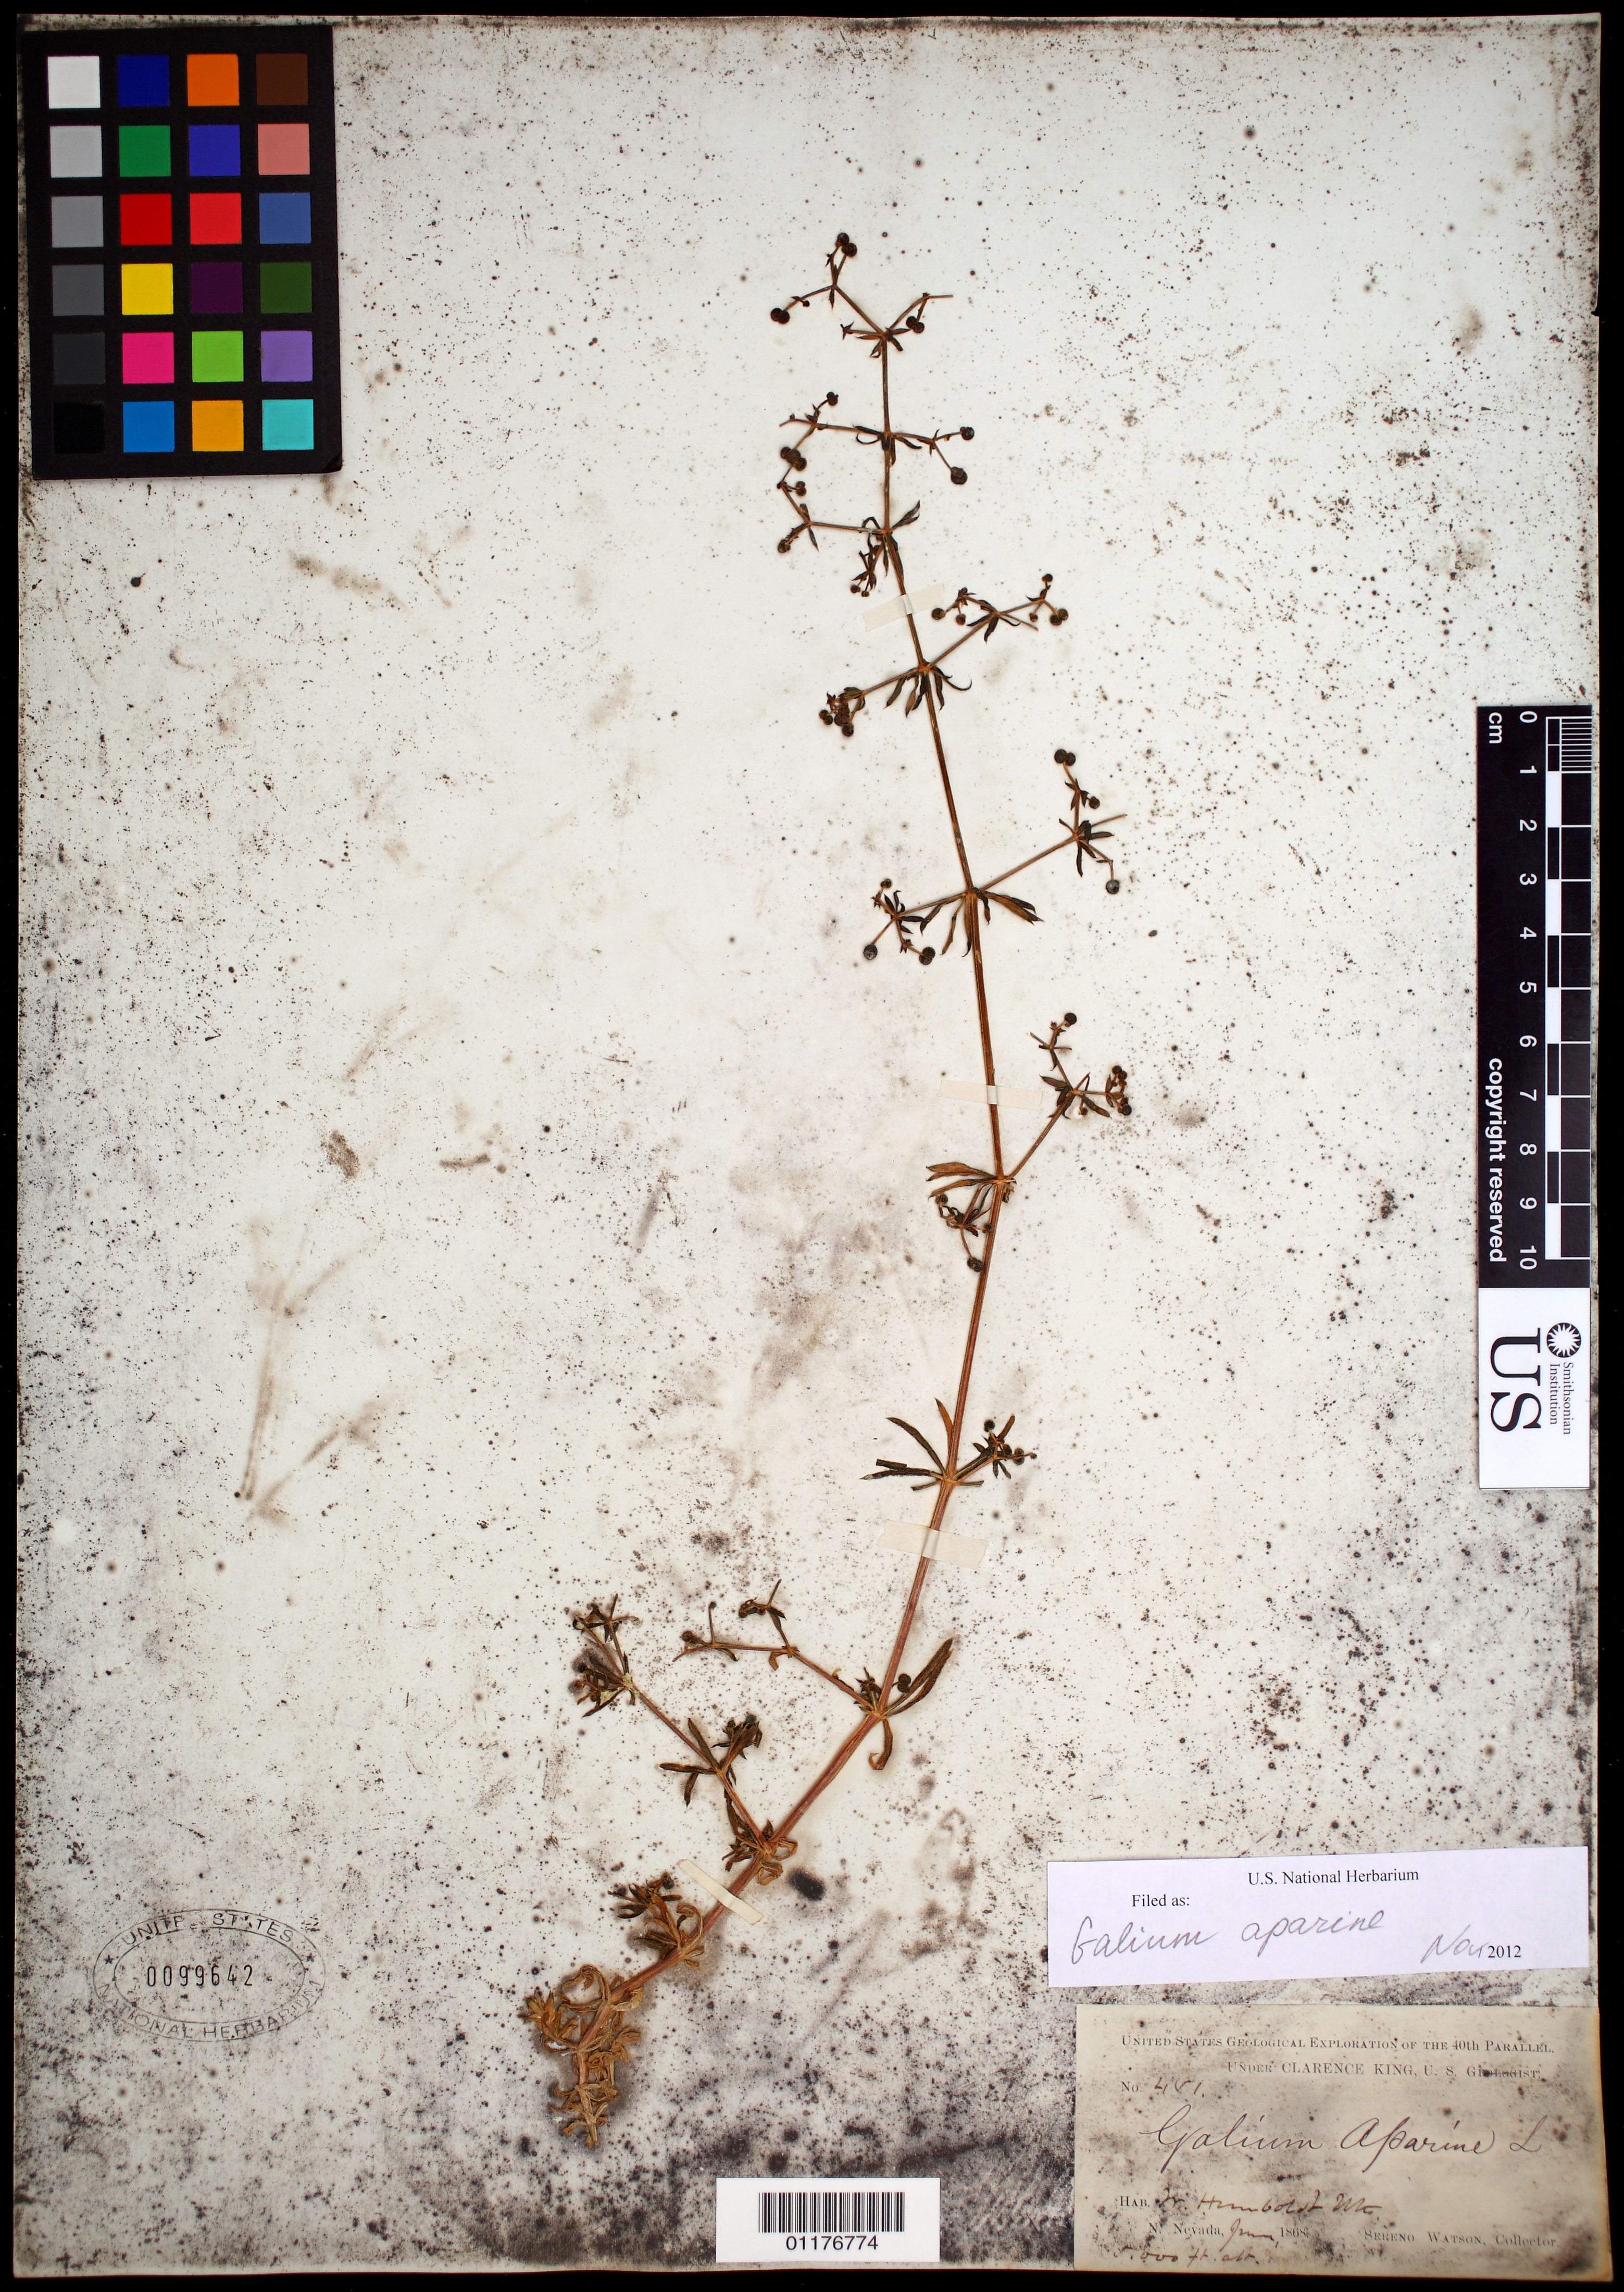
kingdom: Plantae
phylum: Tracheophyta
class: Magnoliopsida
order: Gentianales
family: Rubiaceae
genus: Galium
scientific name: Galium aparine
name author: L.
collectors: S. Watson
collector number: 484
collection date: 1868-06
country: United States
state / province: Nevada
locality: E. Humboldt Mts.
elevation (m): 1524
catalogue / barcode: US 99642